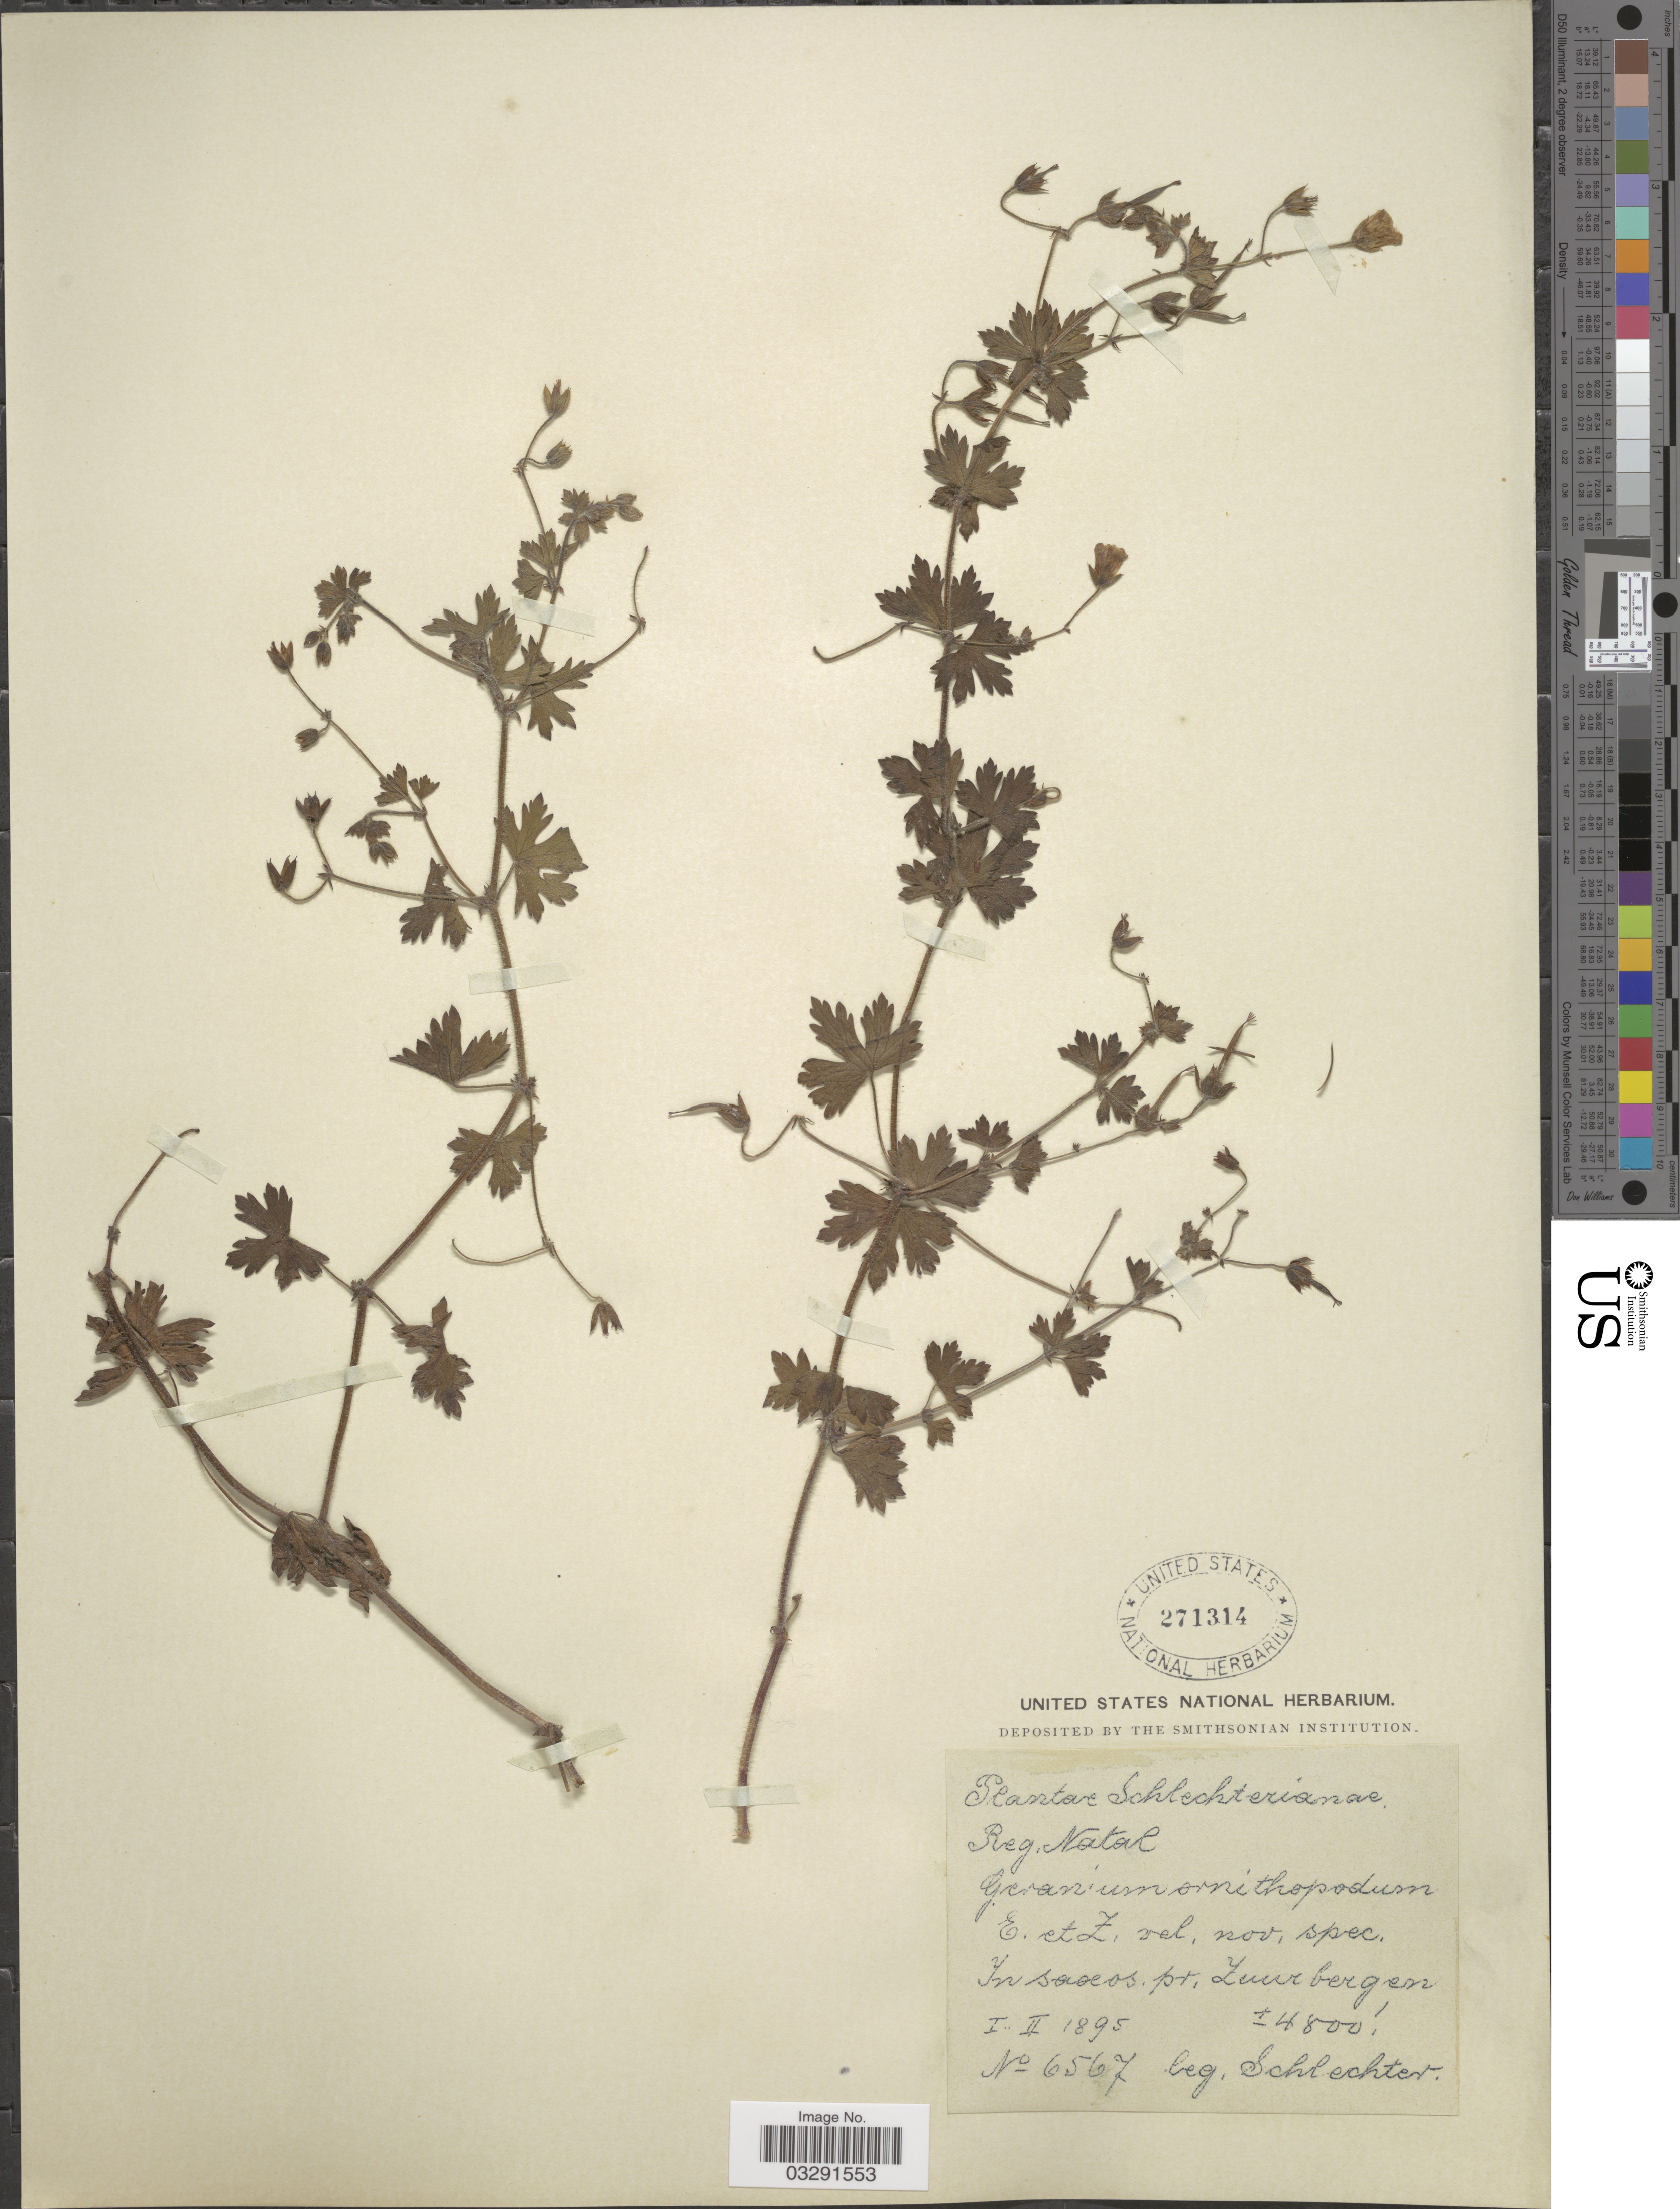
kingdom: Plantae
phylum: Tracheophyta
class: Magnoliopsida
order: Geraniales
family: Geraniaceae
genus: Geranium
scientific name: Geranium schlechteri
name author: R. Knuth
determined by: Aedo, C.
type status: Isolectotype; Type Collection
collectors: Schlechter, --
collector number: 6567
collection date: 1895-02-01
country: South Africa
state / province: KwaZulu-Natal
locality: Reg. Natal. In saoeos. pr. Zuurbergen.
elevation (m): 1463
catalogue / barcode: US 271314